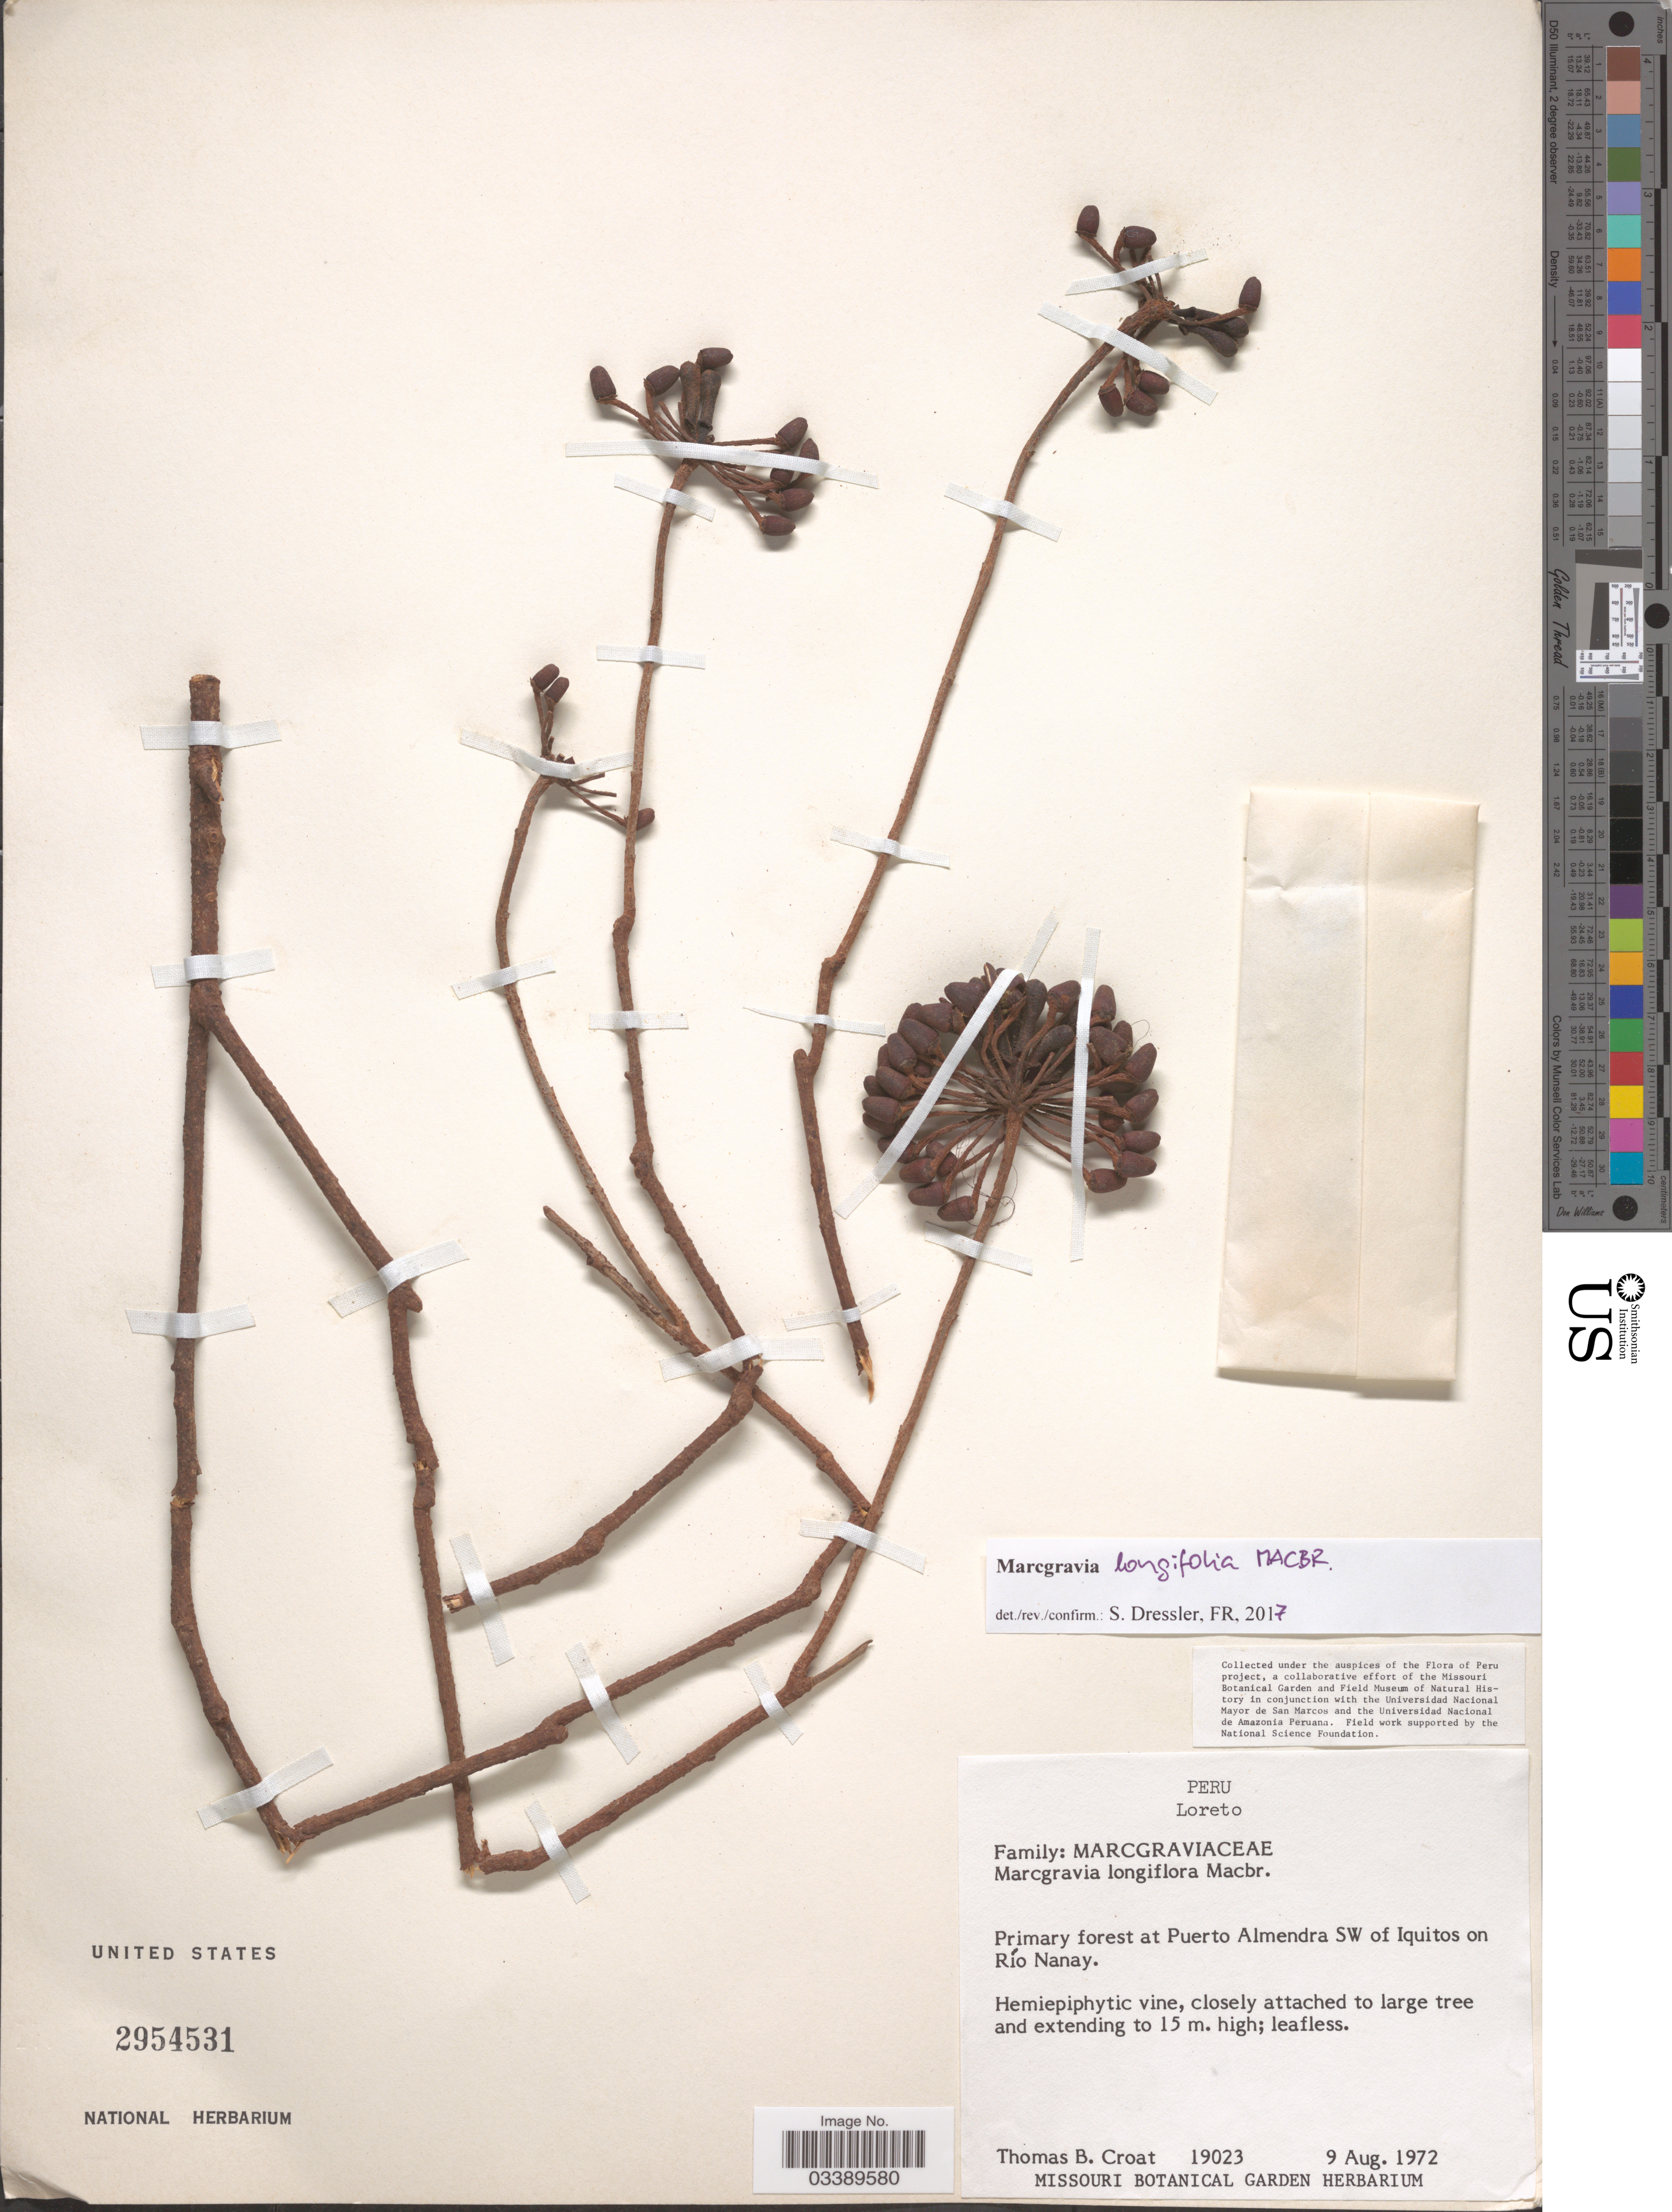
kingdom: Plantae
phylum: Tracheophyta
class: Magnoliopsida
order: Ericales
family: Marcgraviaceae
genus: Marcgravia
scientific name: Marcgravia longifolia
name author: J.F. Macbr.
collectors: T. B. Croat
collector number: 19023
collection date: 1972-08-09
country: Peru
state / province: Loreto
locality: Primary forest at Puerto Almendra SW of Iquitos on Río Nanay.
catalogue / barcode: US 2954531